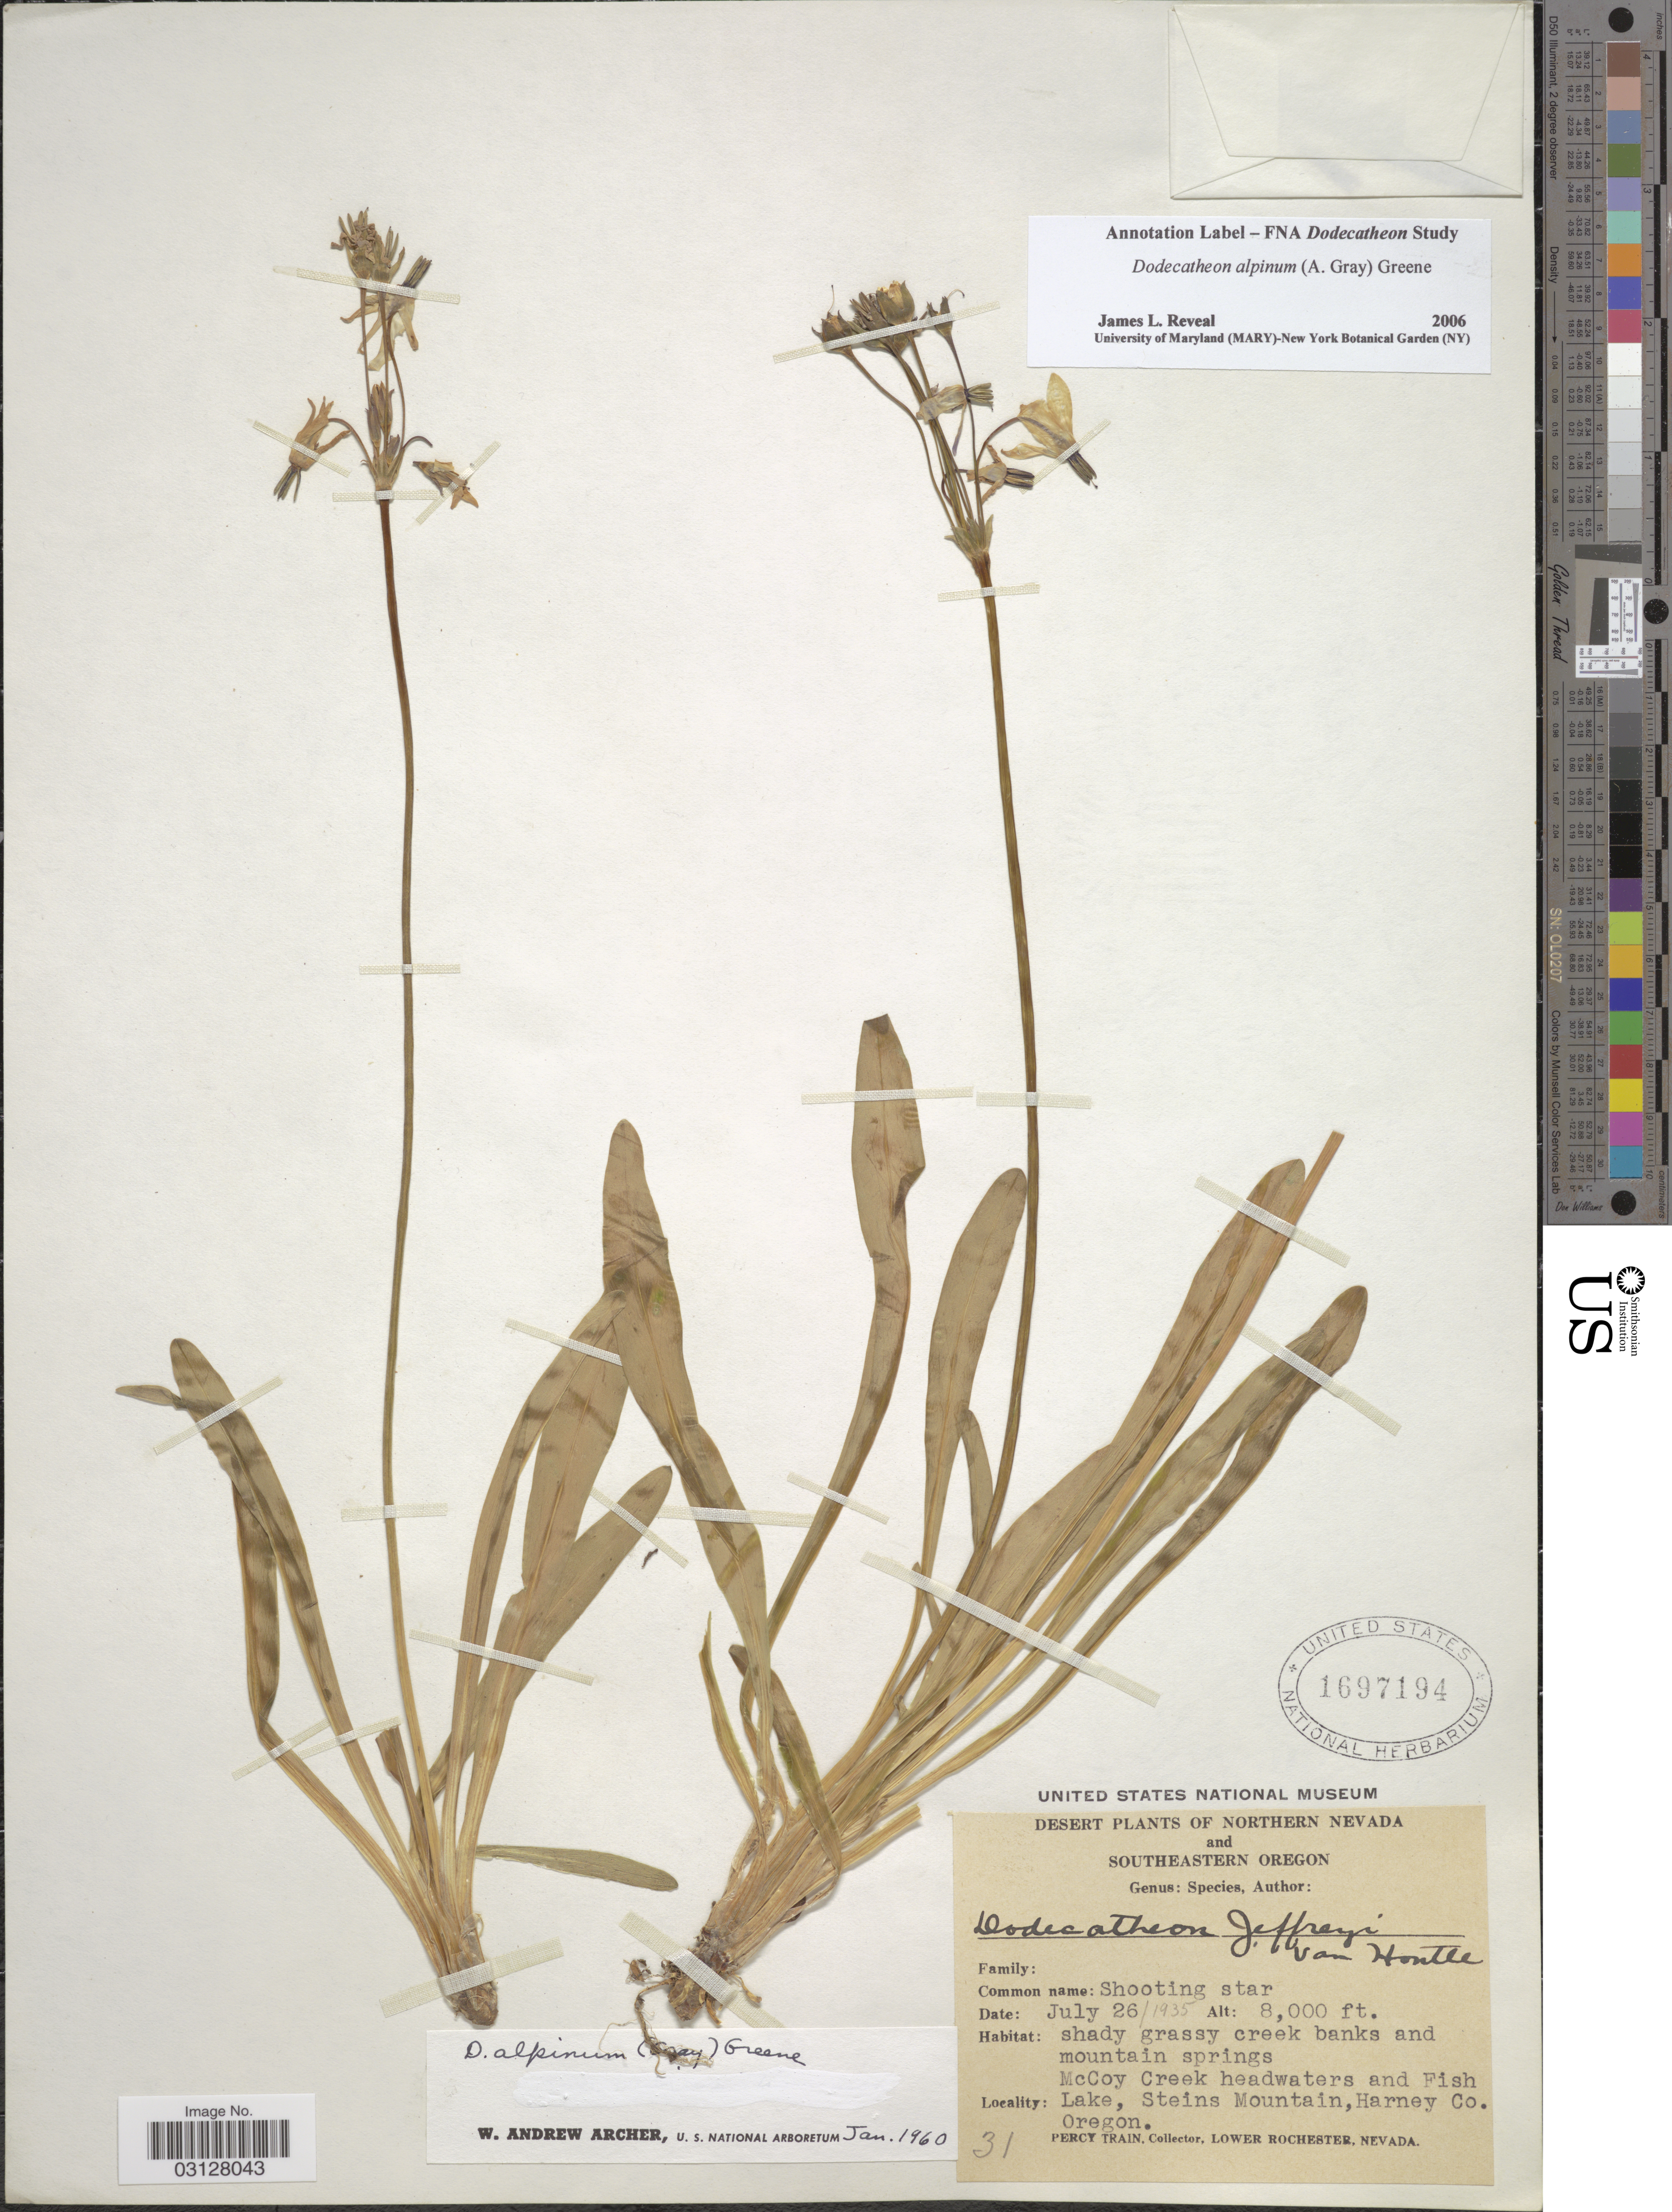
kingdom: Plantae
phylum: Tracheophyta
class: Magnoliopsida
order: Ericales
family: Primulaceae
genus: Dodecatheon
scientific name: Dodecatheon alpinum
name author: (A. Gray) Greene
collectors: P. Train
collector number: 31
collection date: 1935-07-26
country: United States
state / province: Oregon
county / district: Harney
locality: Southeastern Oregon. McCoy Creek headwaters and Fish Lake, Steins Mountain, Harney Co.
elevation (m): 2438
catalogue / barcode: US 1697194